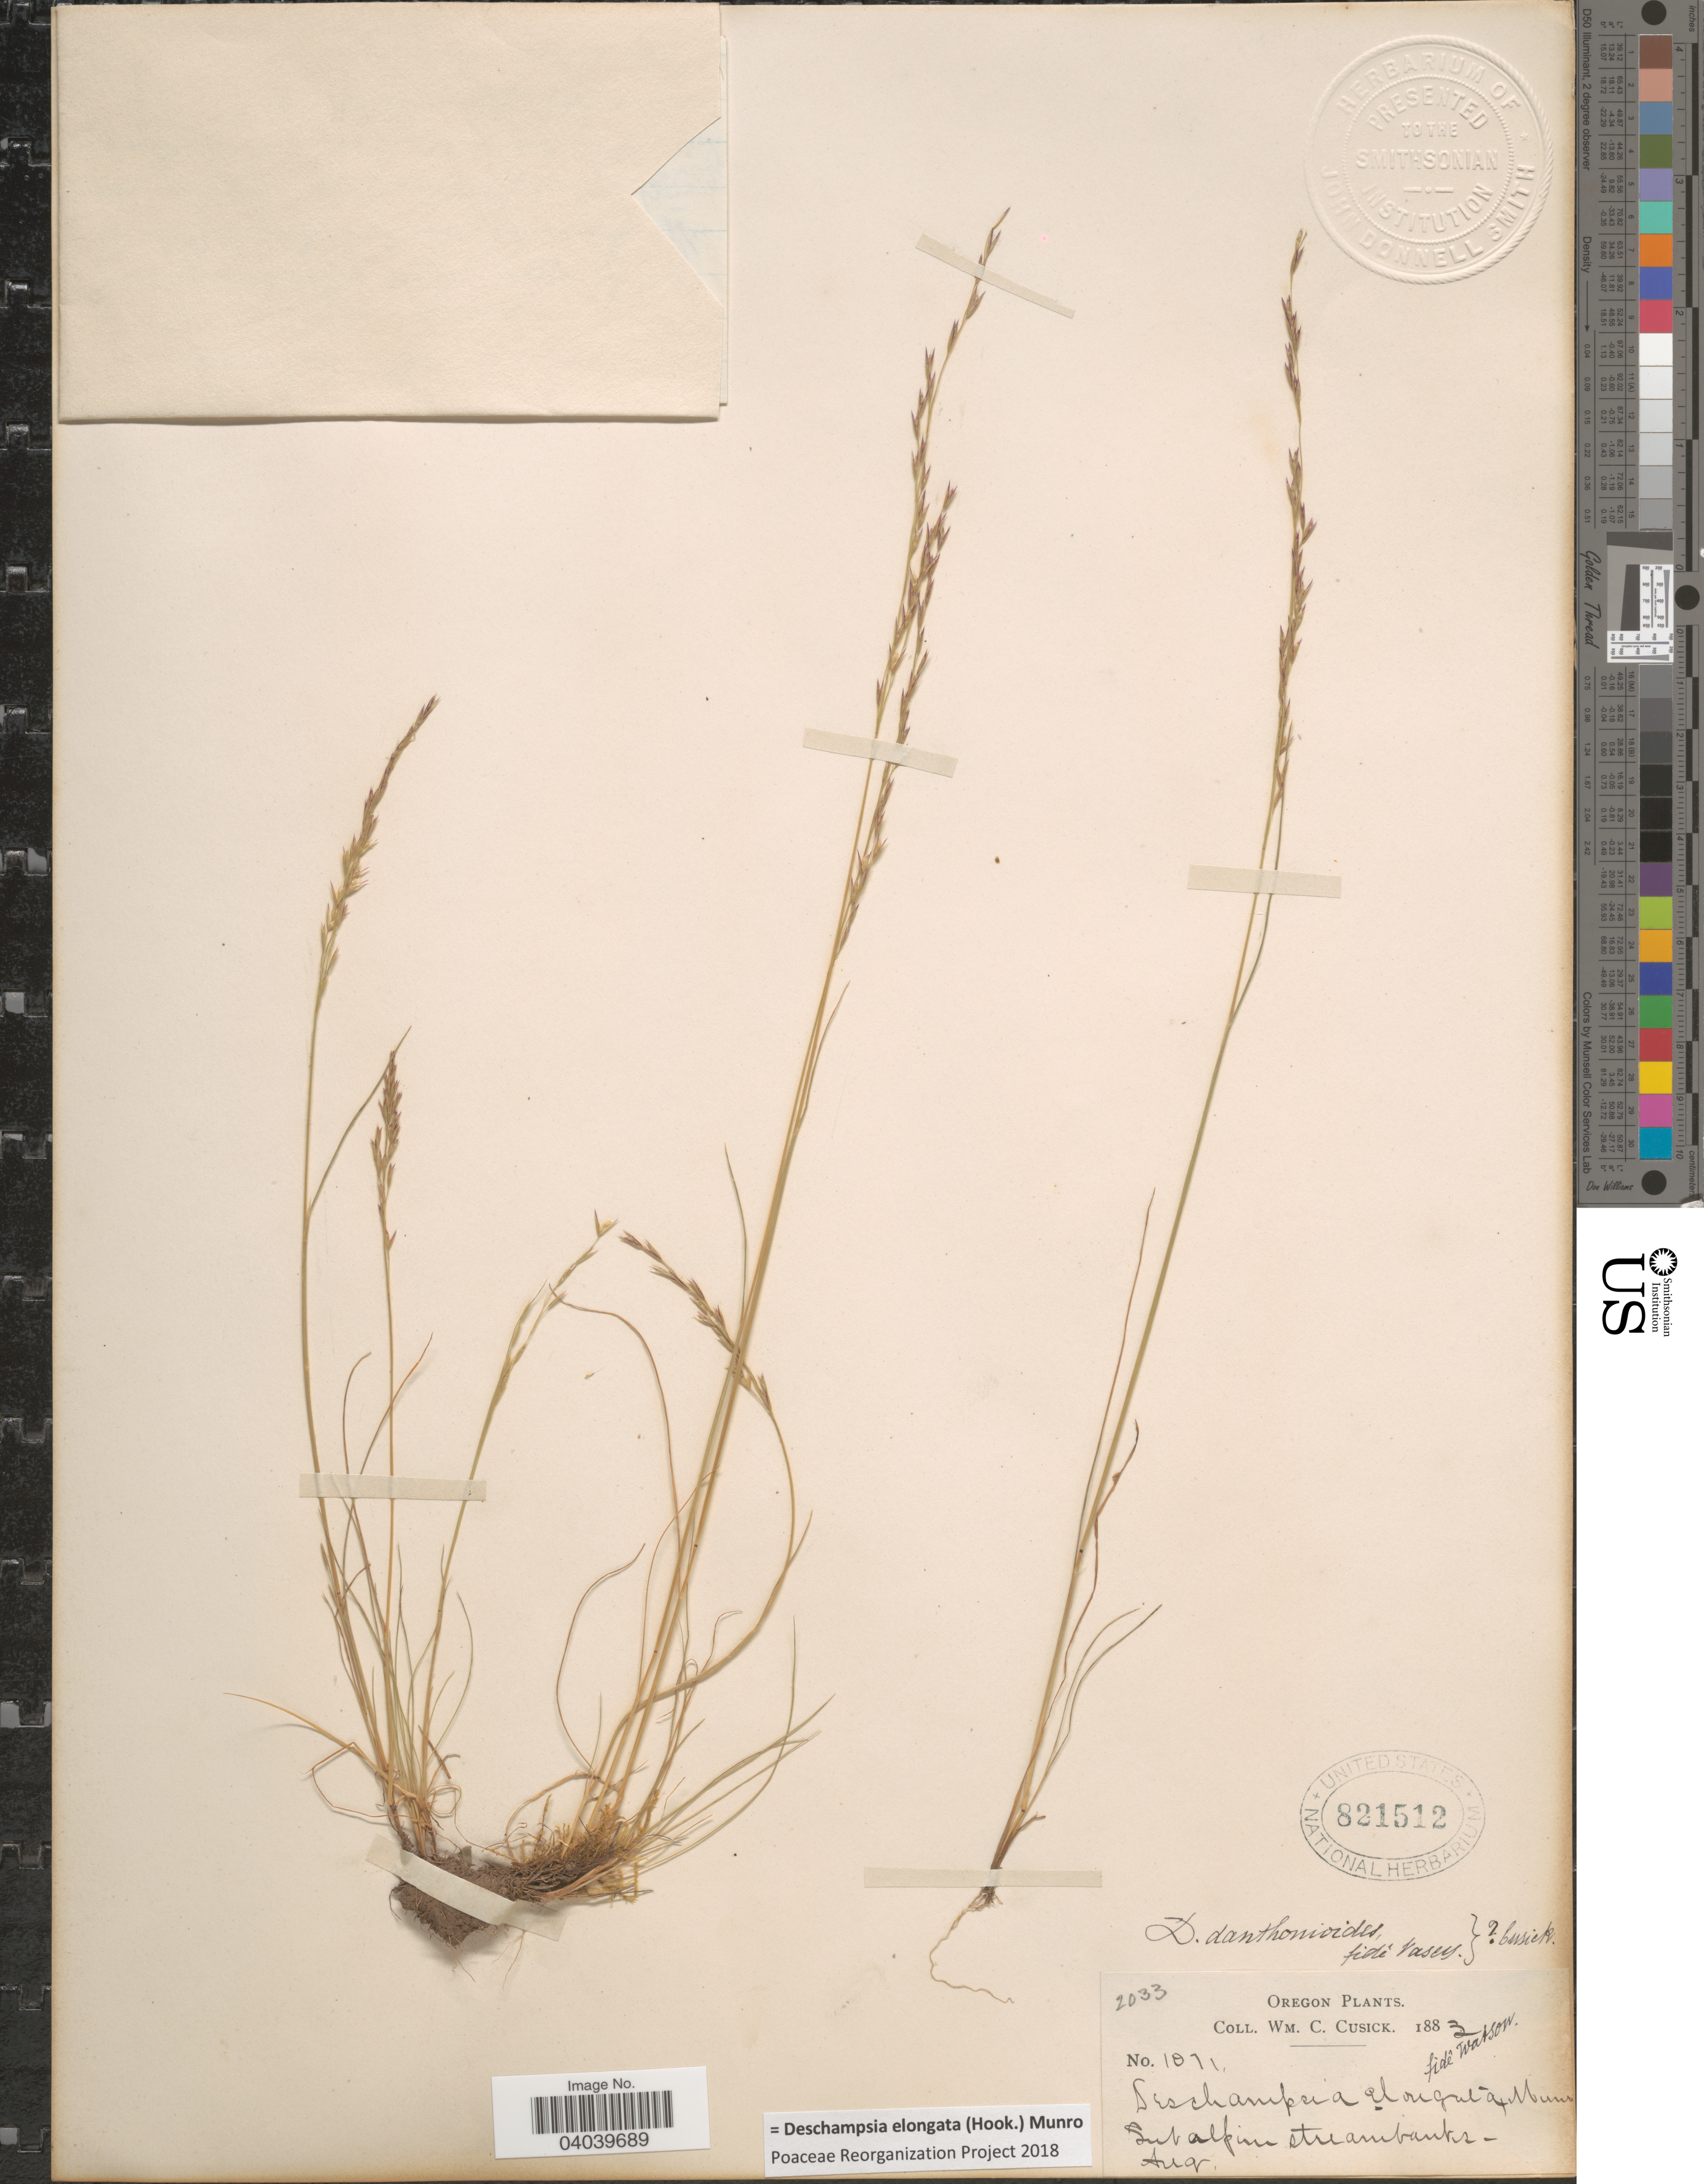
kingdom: Plantae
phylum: Tracheophyta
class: Liliopsida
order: Poales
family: Poaceae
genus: Deschampsia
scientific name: Deschampsia elongata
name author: (Hook.) Munro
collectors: W. C. Cusick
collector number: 1871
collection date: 1883-08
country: United States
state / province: Oregon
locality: Subalpine streambanks.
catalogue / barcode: US 821512